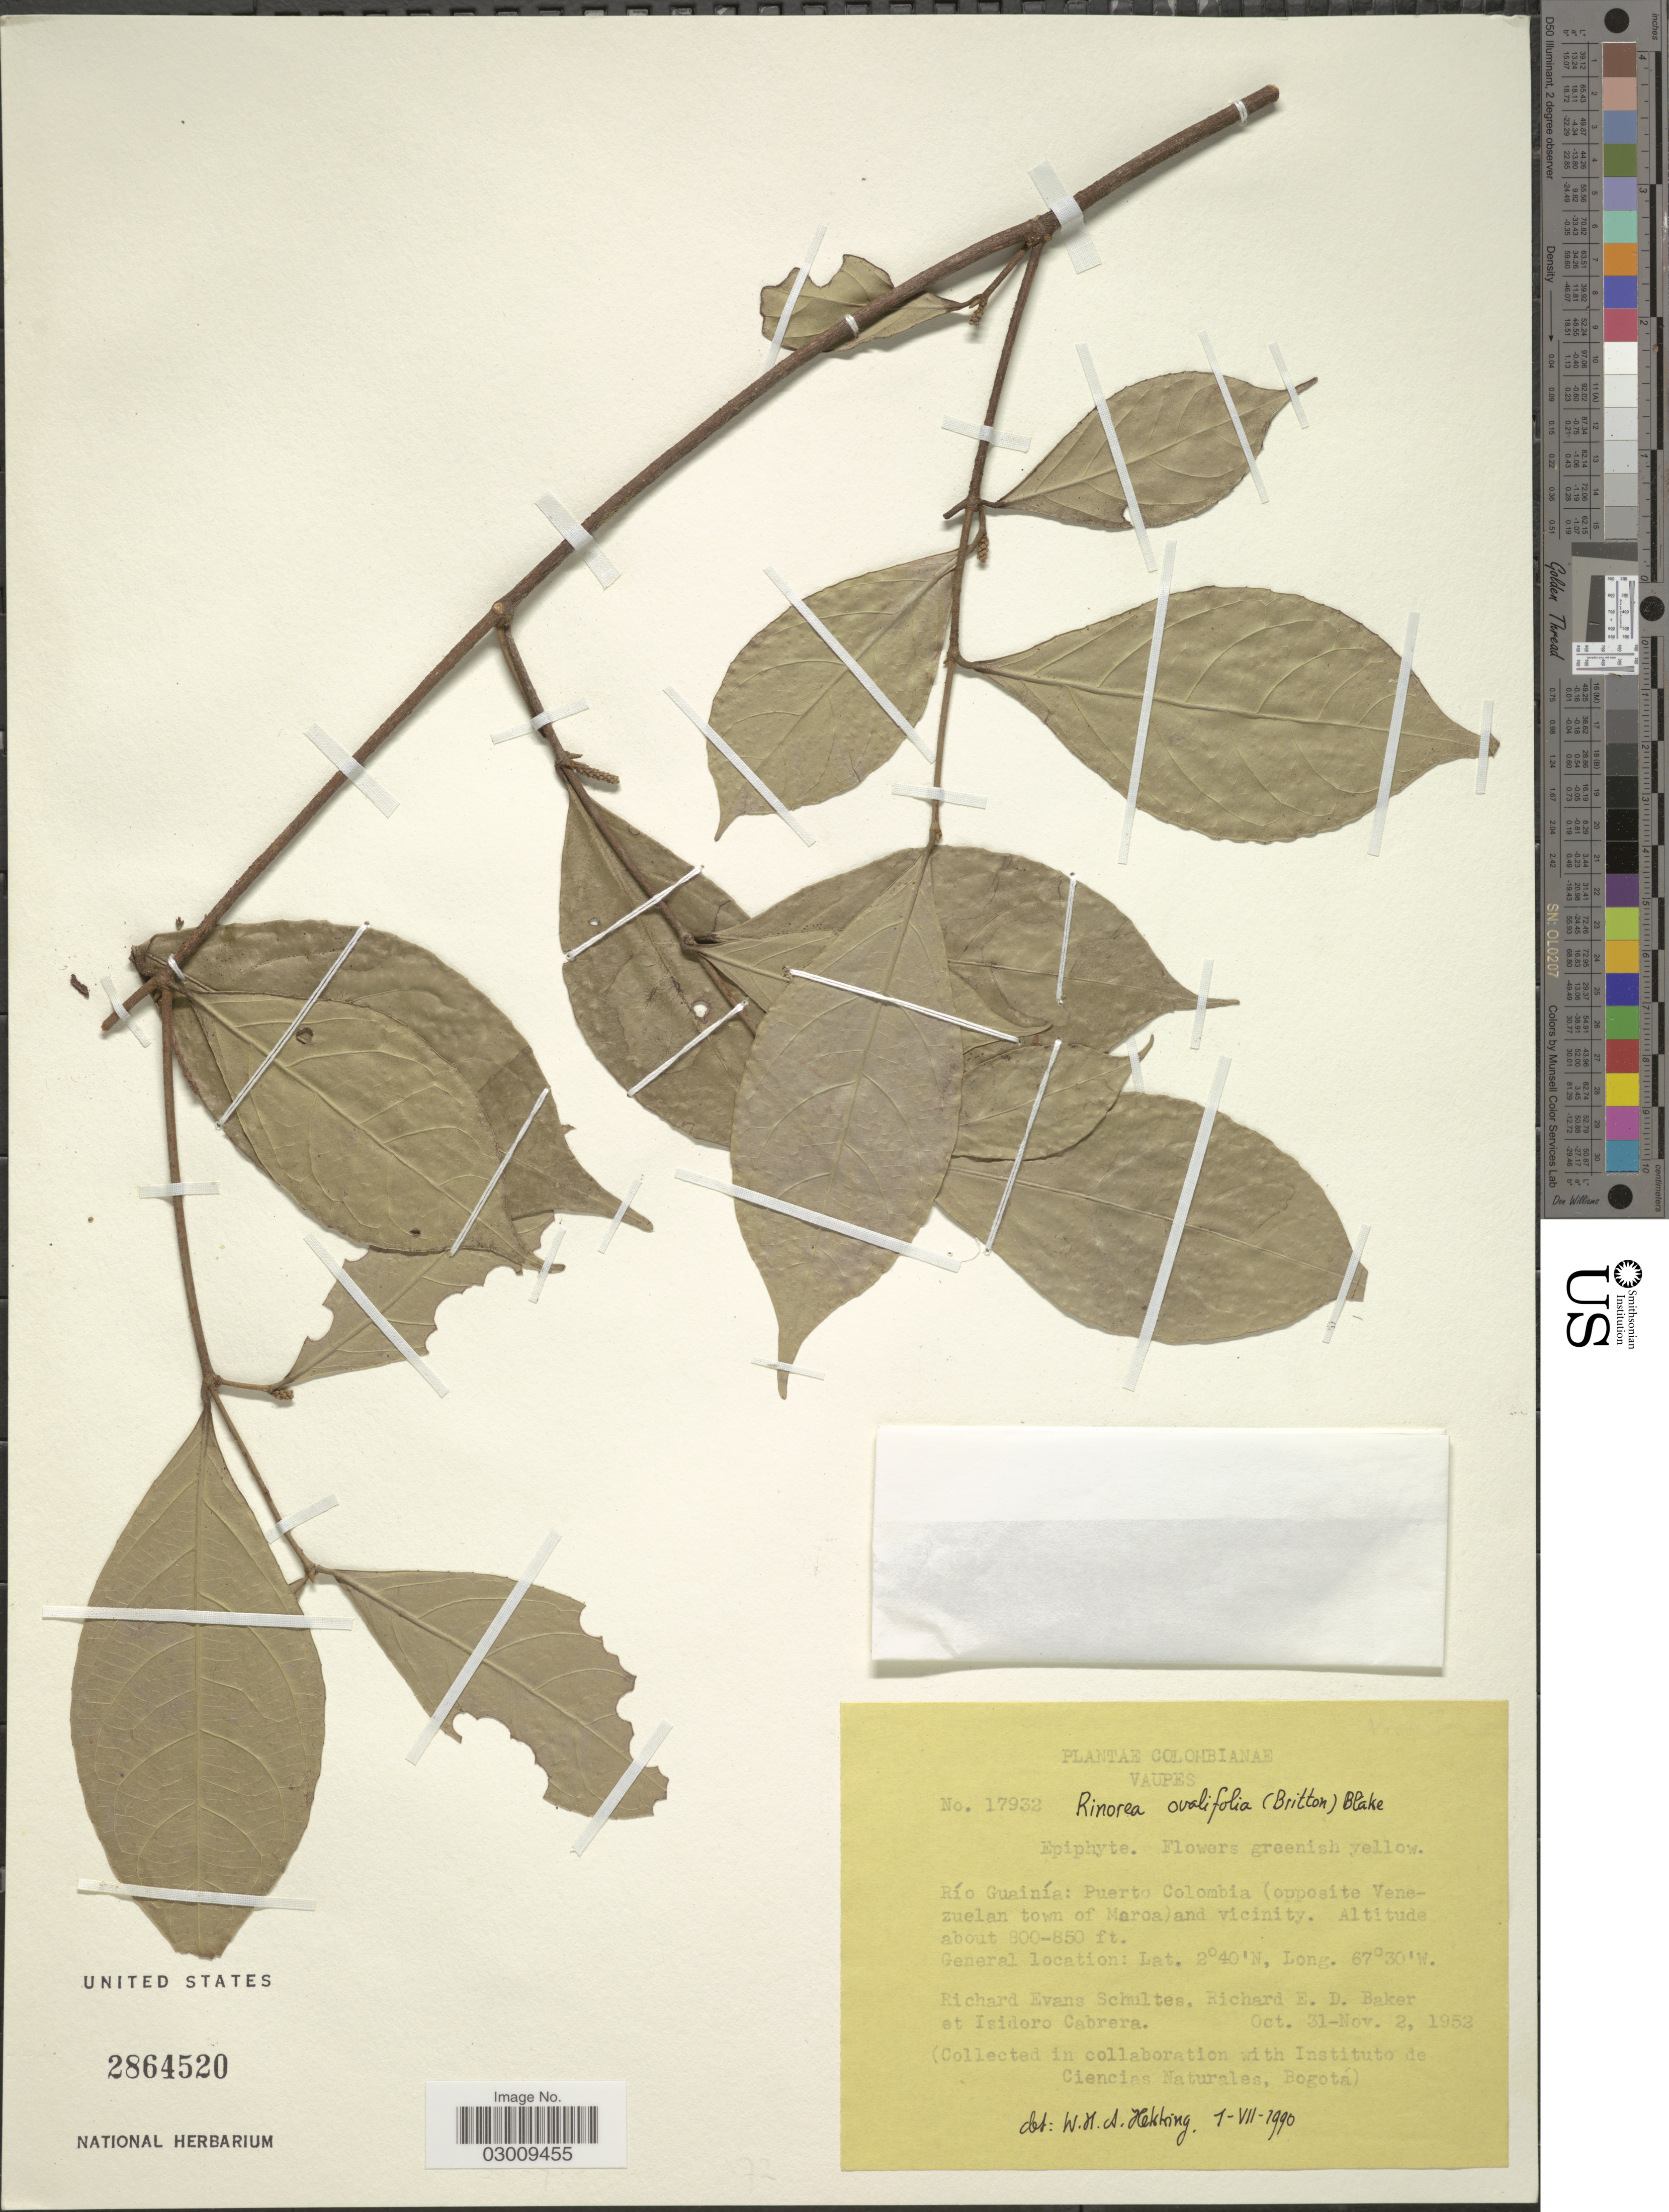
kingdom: Plantae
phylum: Tracheophyta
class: Magnoliopsida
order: Malpighiales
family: Violaceae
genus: Rinorea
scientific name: Rinorea sp.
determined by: Hoyos-Gomez, S. E.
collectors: R. E. Schultes, R. E. D. Baker & I. Cabrera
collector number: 17932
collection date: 1952-10-31/1952-11-02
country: Colombia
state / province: Vaupés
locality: Río Guainía: Puerto Colombia (opposite Venezuelan town of Maroa) and vicinity.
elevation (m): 244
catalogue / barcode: US 2864520